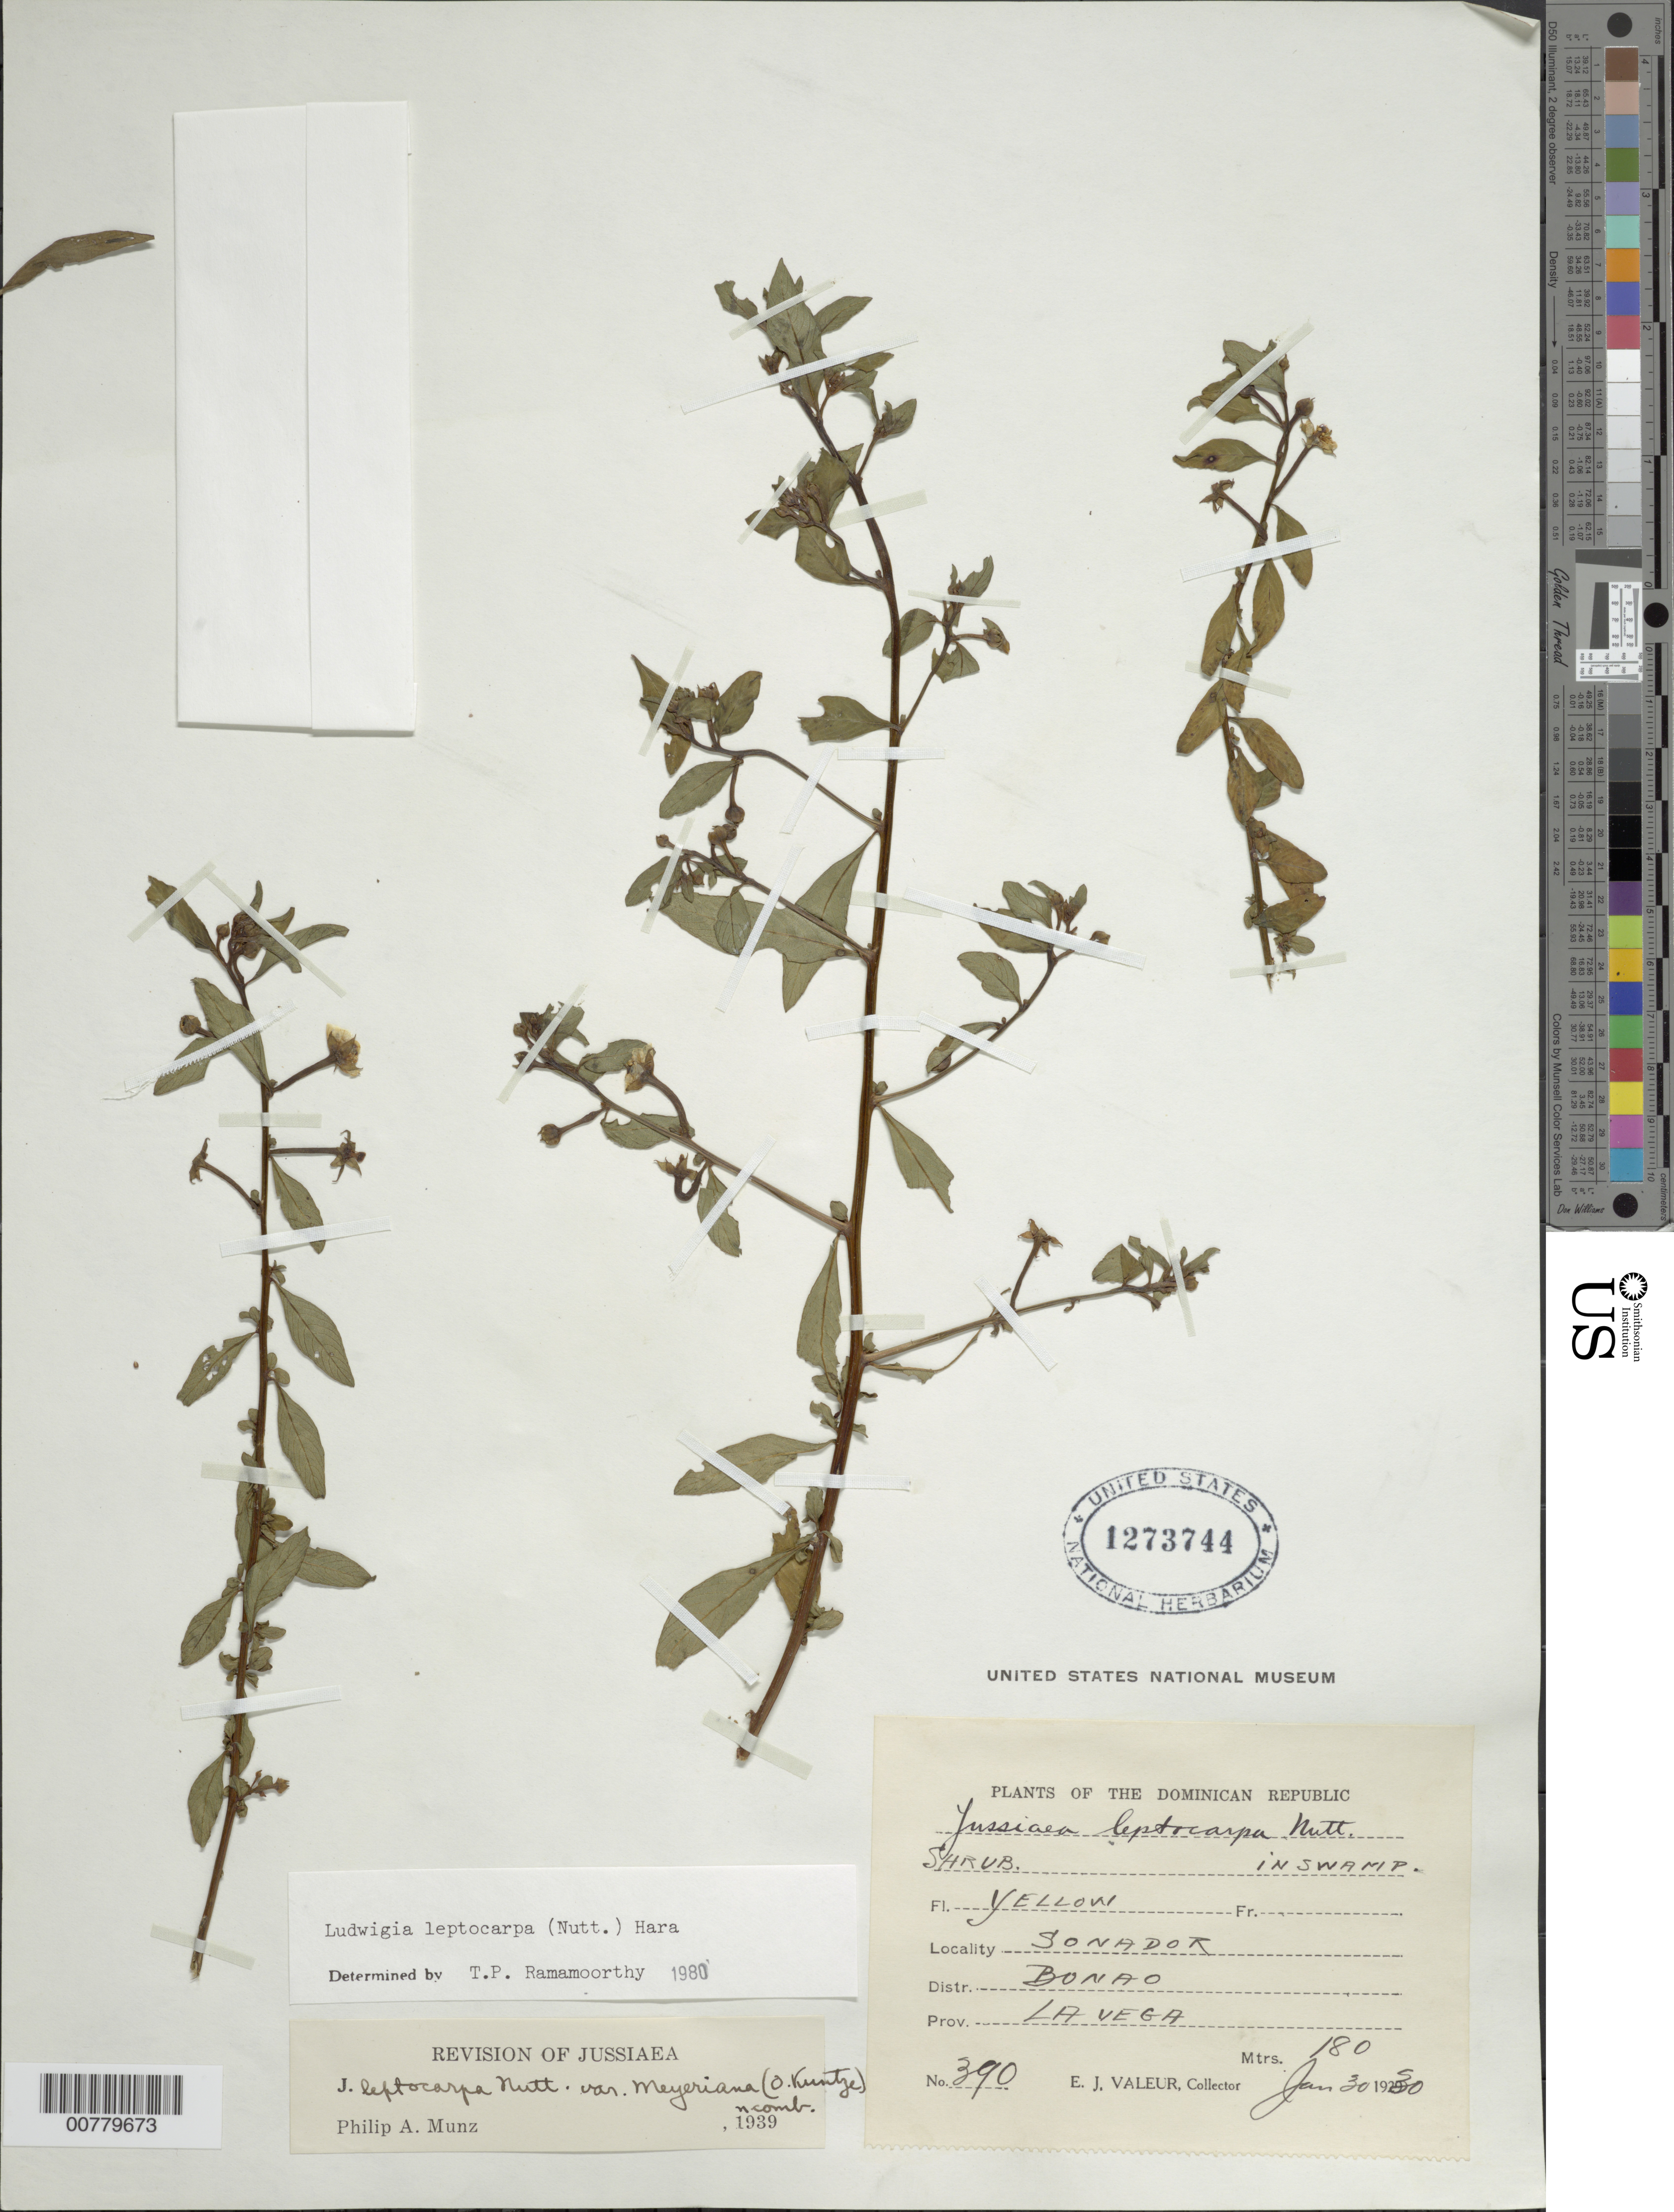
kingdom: Plantae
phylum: Tracheophyta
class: Magnoliopsida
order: Myrtales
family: Onagraceae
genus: Ludwigia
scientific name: Ludwigia leptocarpa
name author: (Nutt.) H. Hara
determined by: Ramamoorthy, T. P.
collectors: E. Valeur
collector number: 390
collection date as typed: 30 Jun 1930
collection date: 1930-06-30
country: Dominican Republic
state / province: La Vega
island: Hispaniola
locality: Bonao, Sonador.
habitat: In swamp.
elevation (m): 180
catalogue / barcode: US 1273744